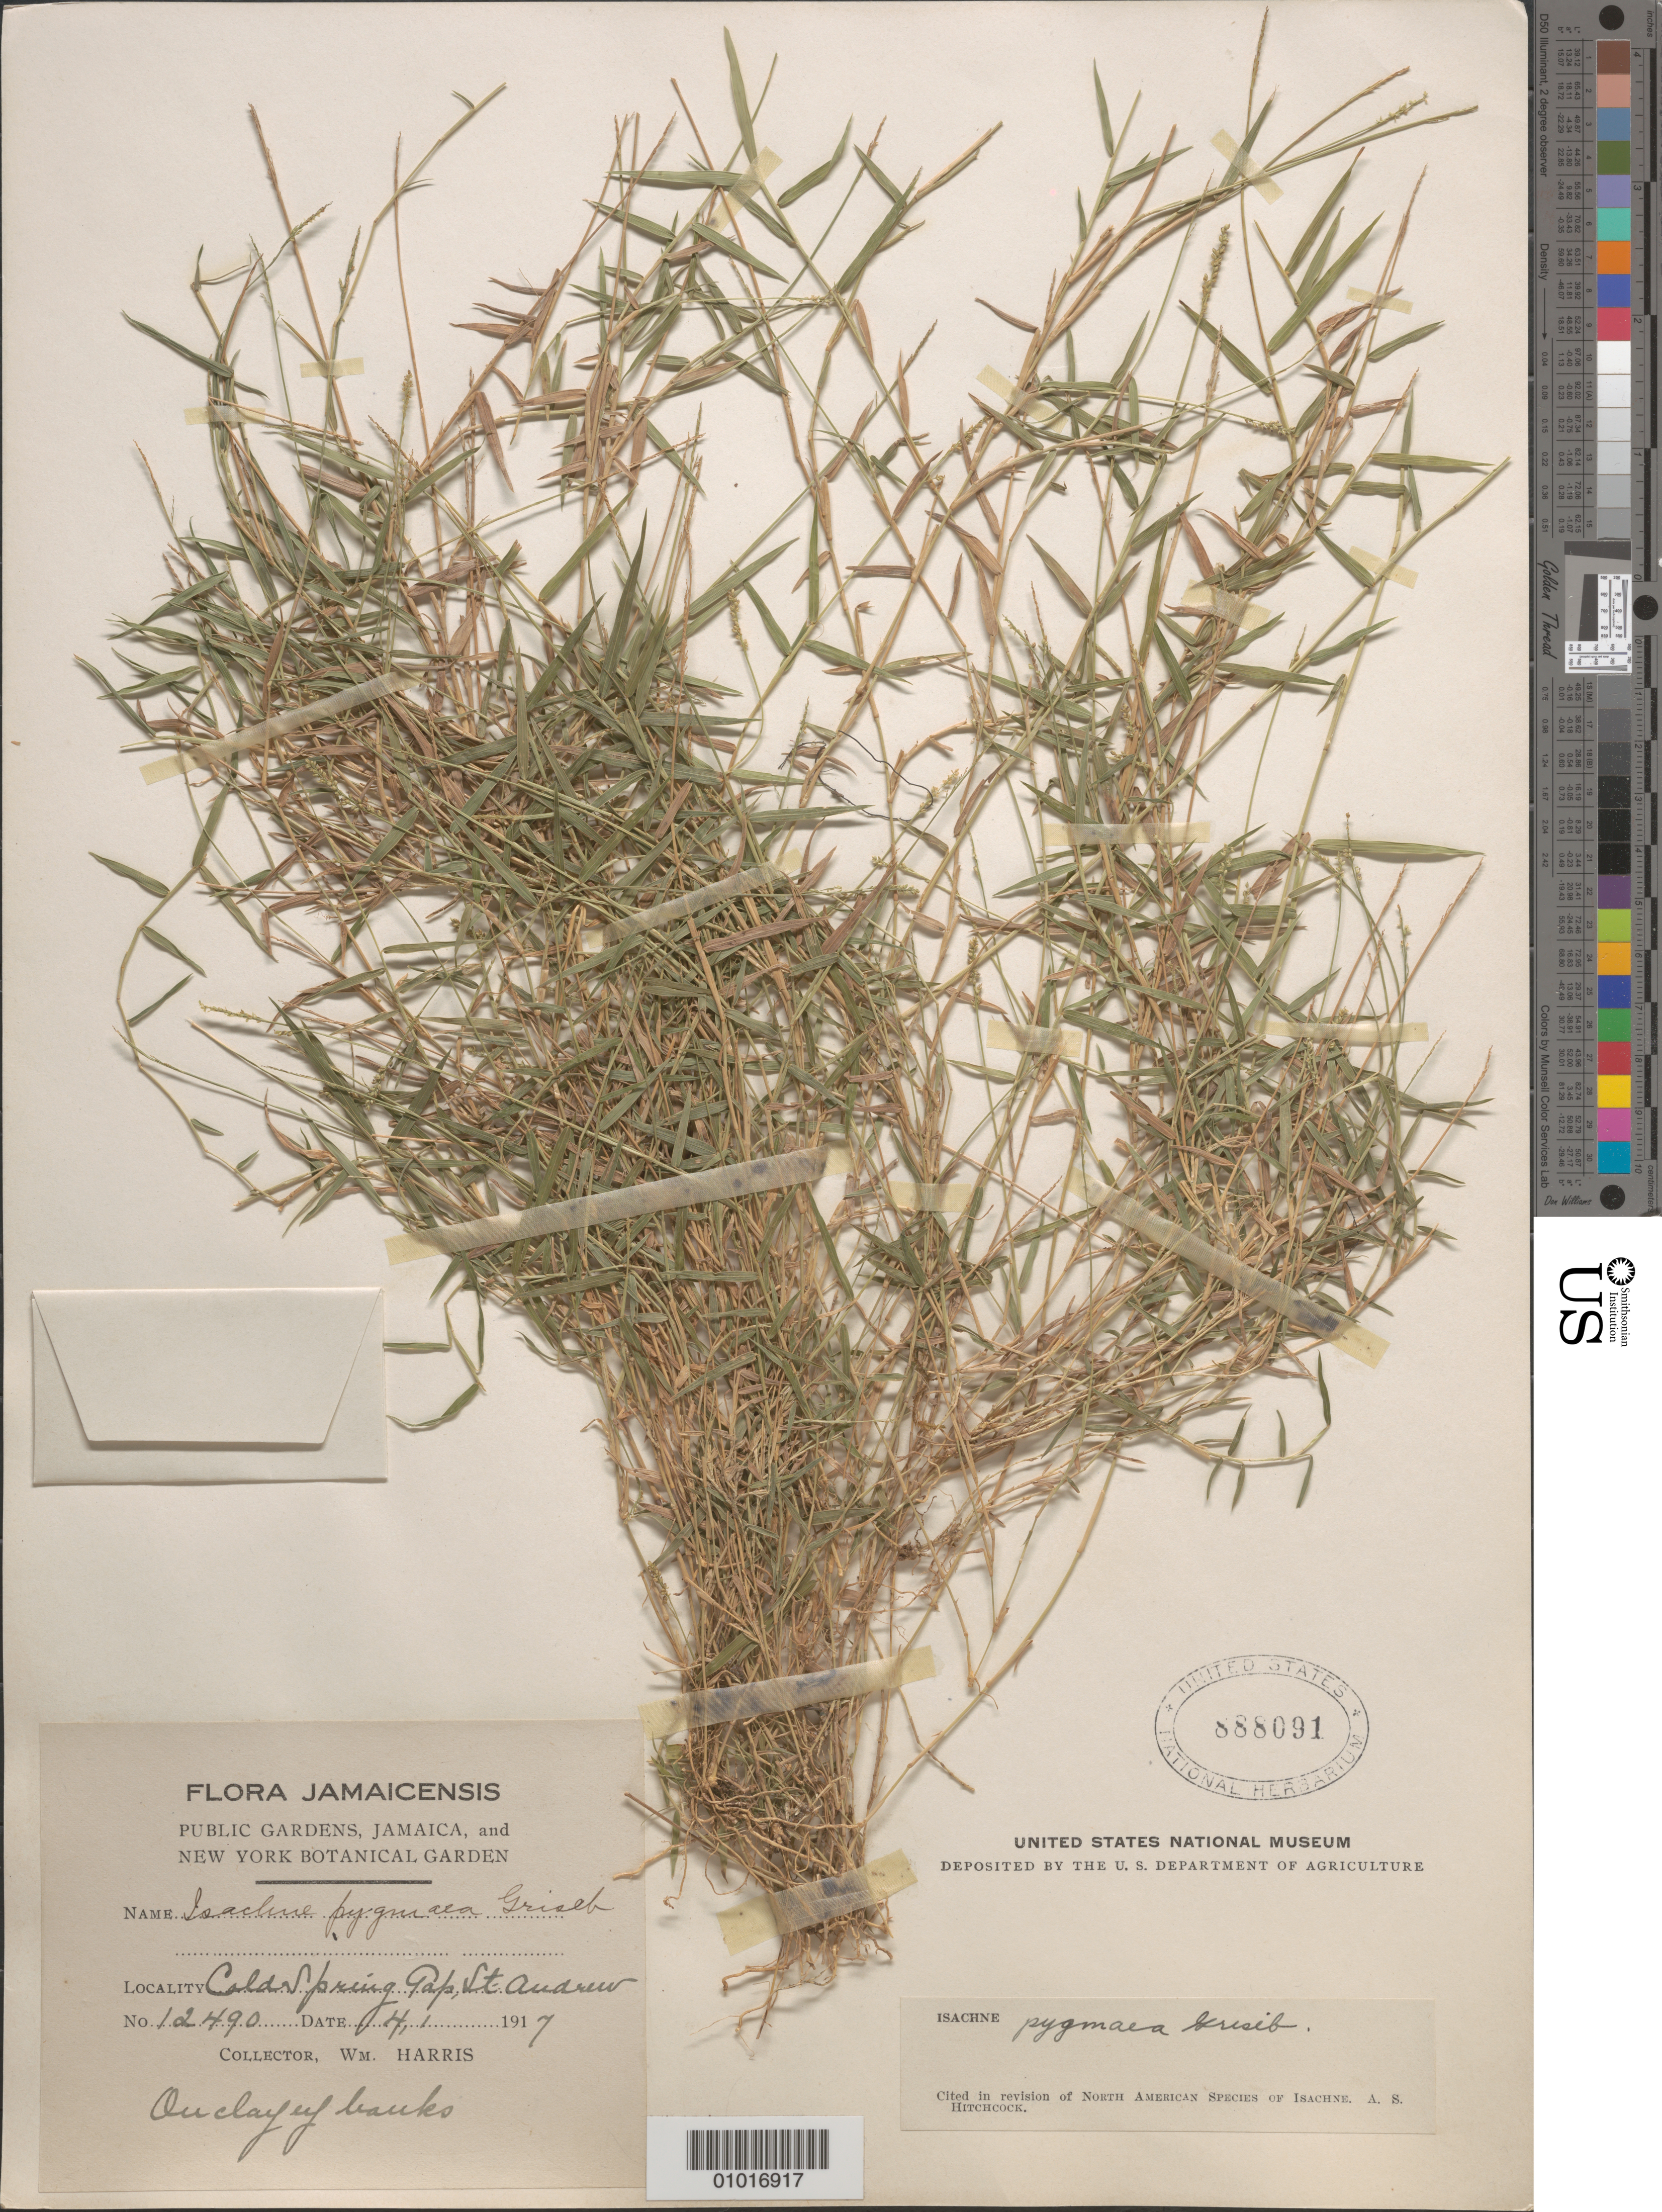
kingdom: Plantae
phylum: Tracheophyta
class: Liliopsida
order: Poales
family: Poaceae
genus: Isachne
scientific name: Isachne pygmaea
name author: Griseb.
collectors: W. H. Harris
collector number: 12490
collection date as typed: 04 Jan 1917 or 01 Apr 1917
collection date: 1917-01-04 or 1917-04-01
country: Jamaica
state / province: Saint Andrew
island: Jamaica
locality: Cold spring tap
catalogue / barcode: US 888091